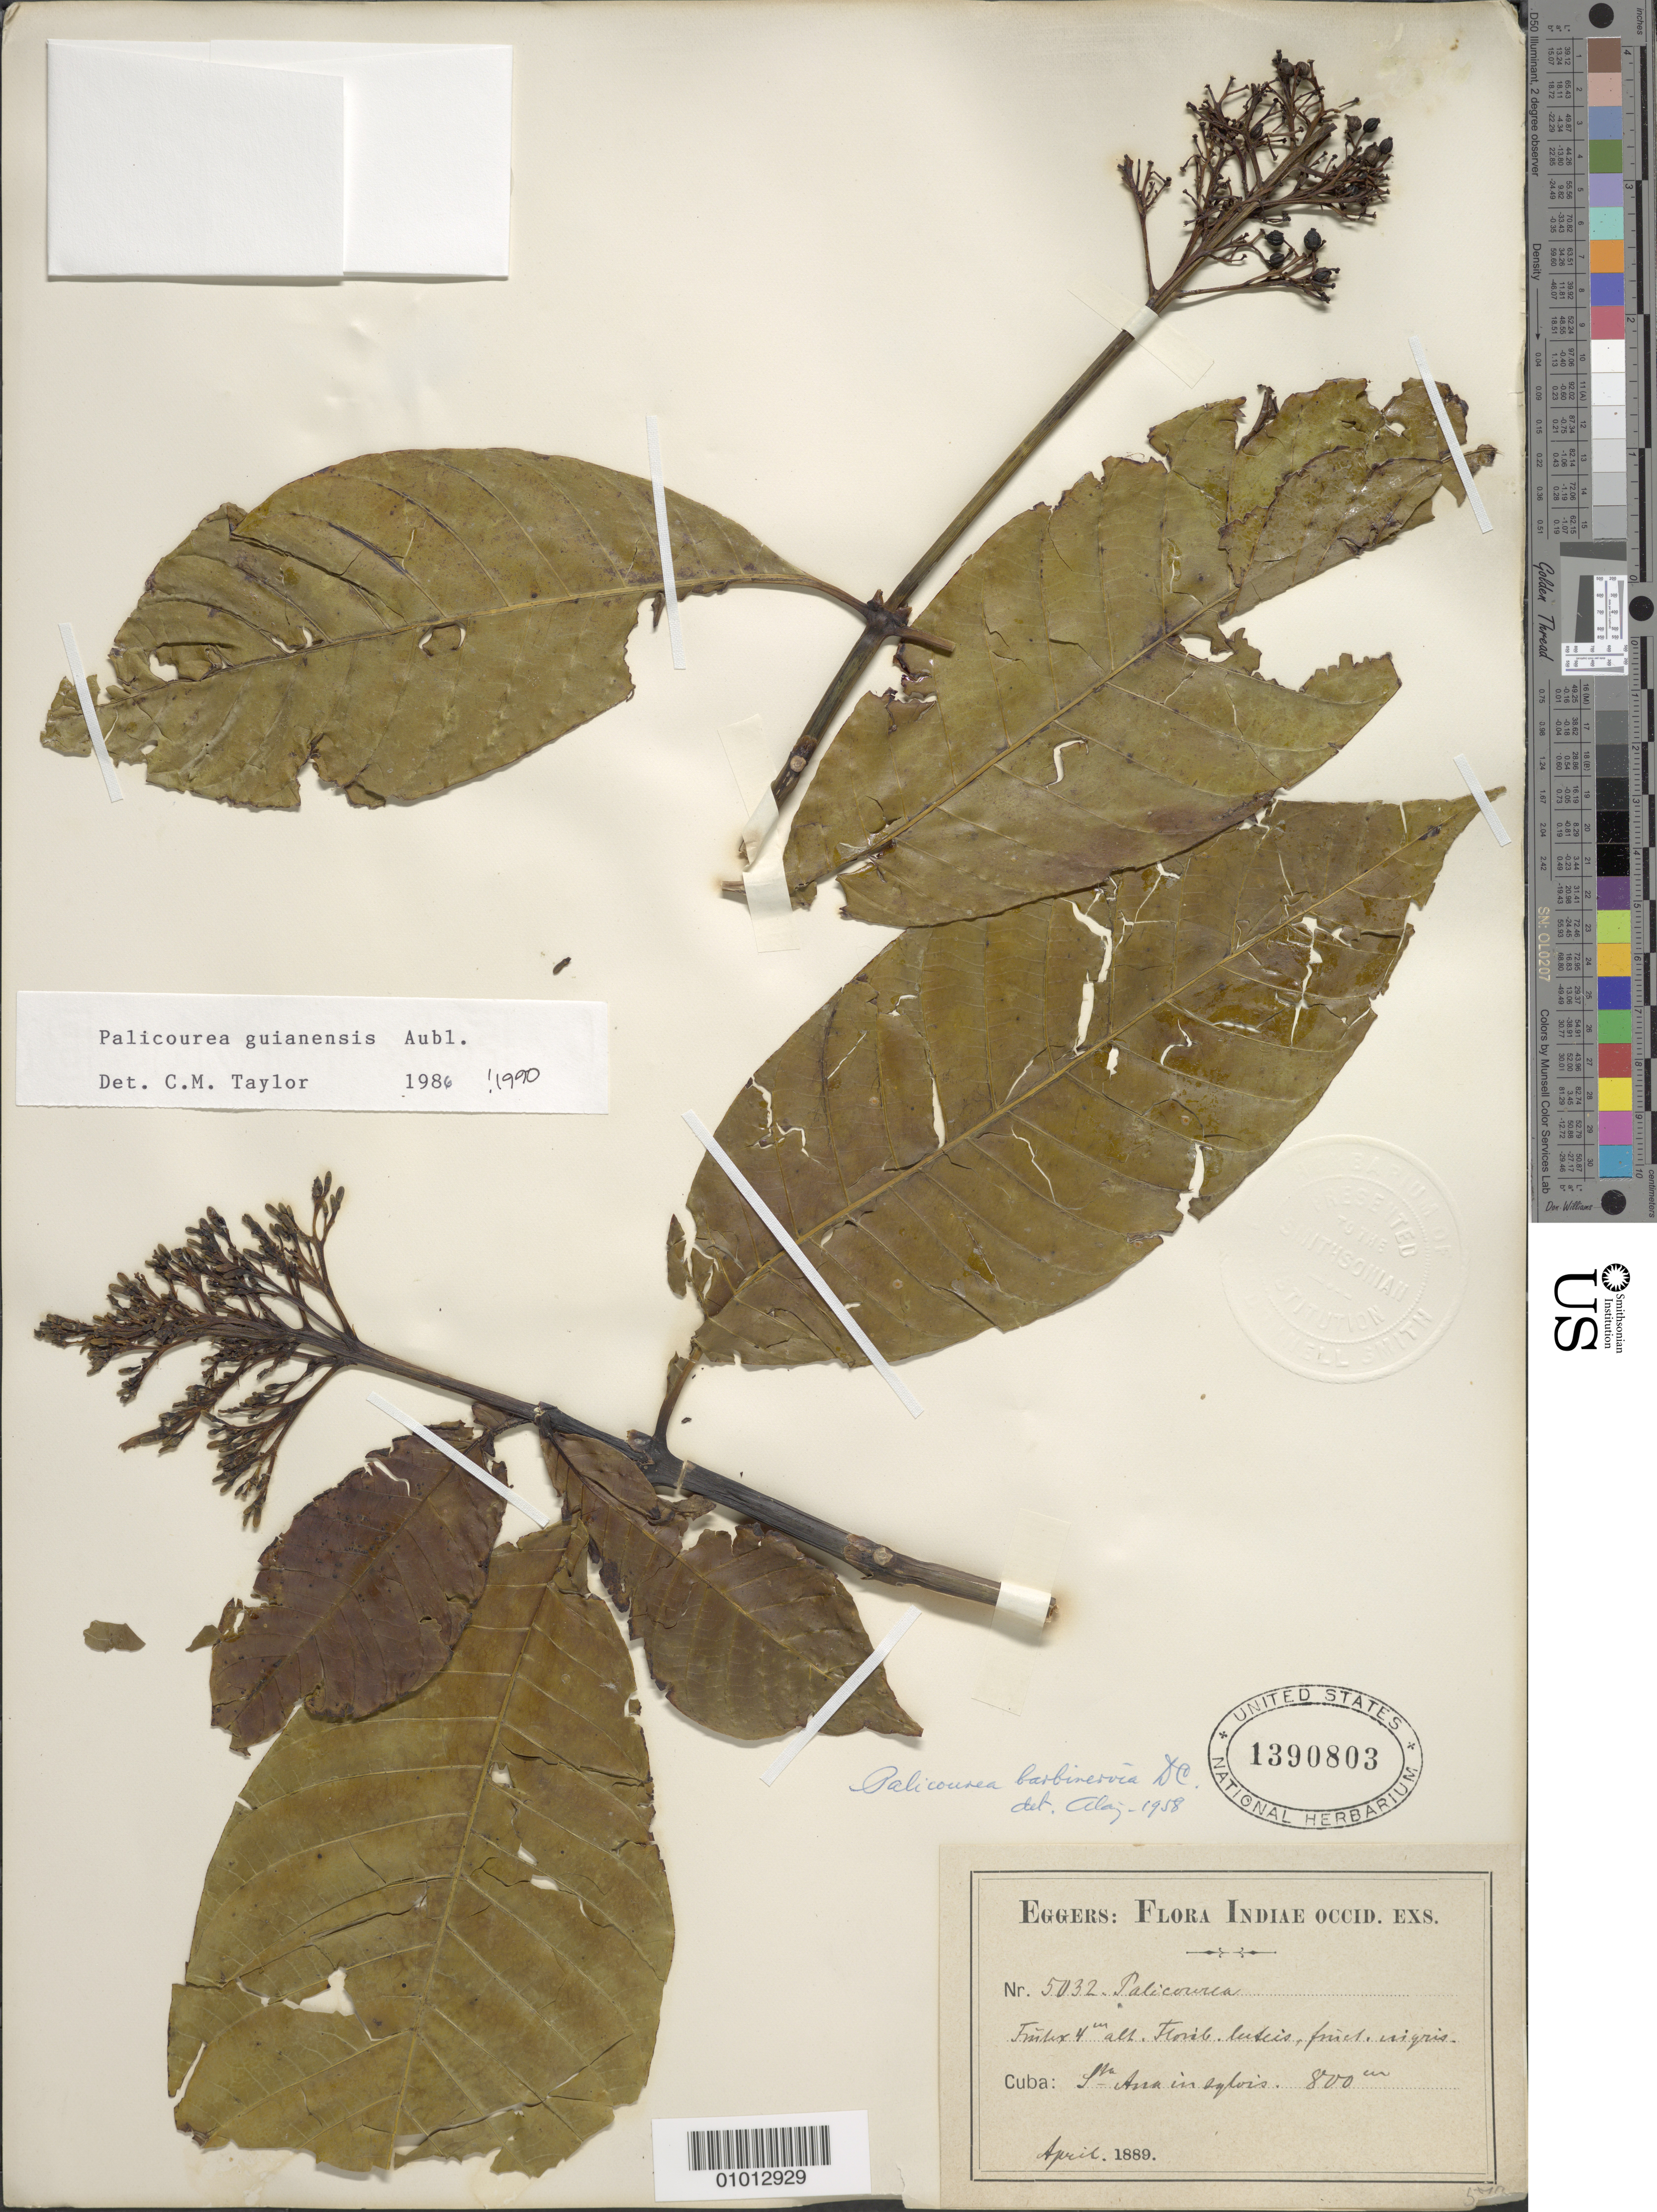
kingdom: Plantae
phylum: Tracheophyta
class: Magnoliopsida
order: Gentianales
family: Rubiaceae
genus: Palicourea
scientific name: Palicourea guianensis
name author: Aubl.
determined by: Taylor, Charlotte M.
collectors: H. F. A. von Eggers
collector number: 5032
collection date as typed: Apr 1889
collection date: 1889-04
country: Cuba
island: Cuba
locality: Sta. Anna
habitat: In sylvis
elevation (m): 800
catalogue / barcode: US 1390803